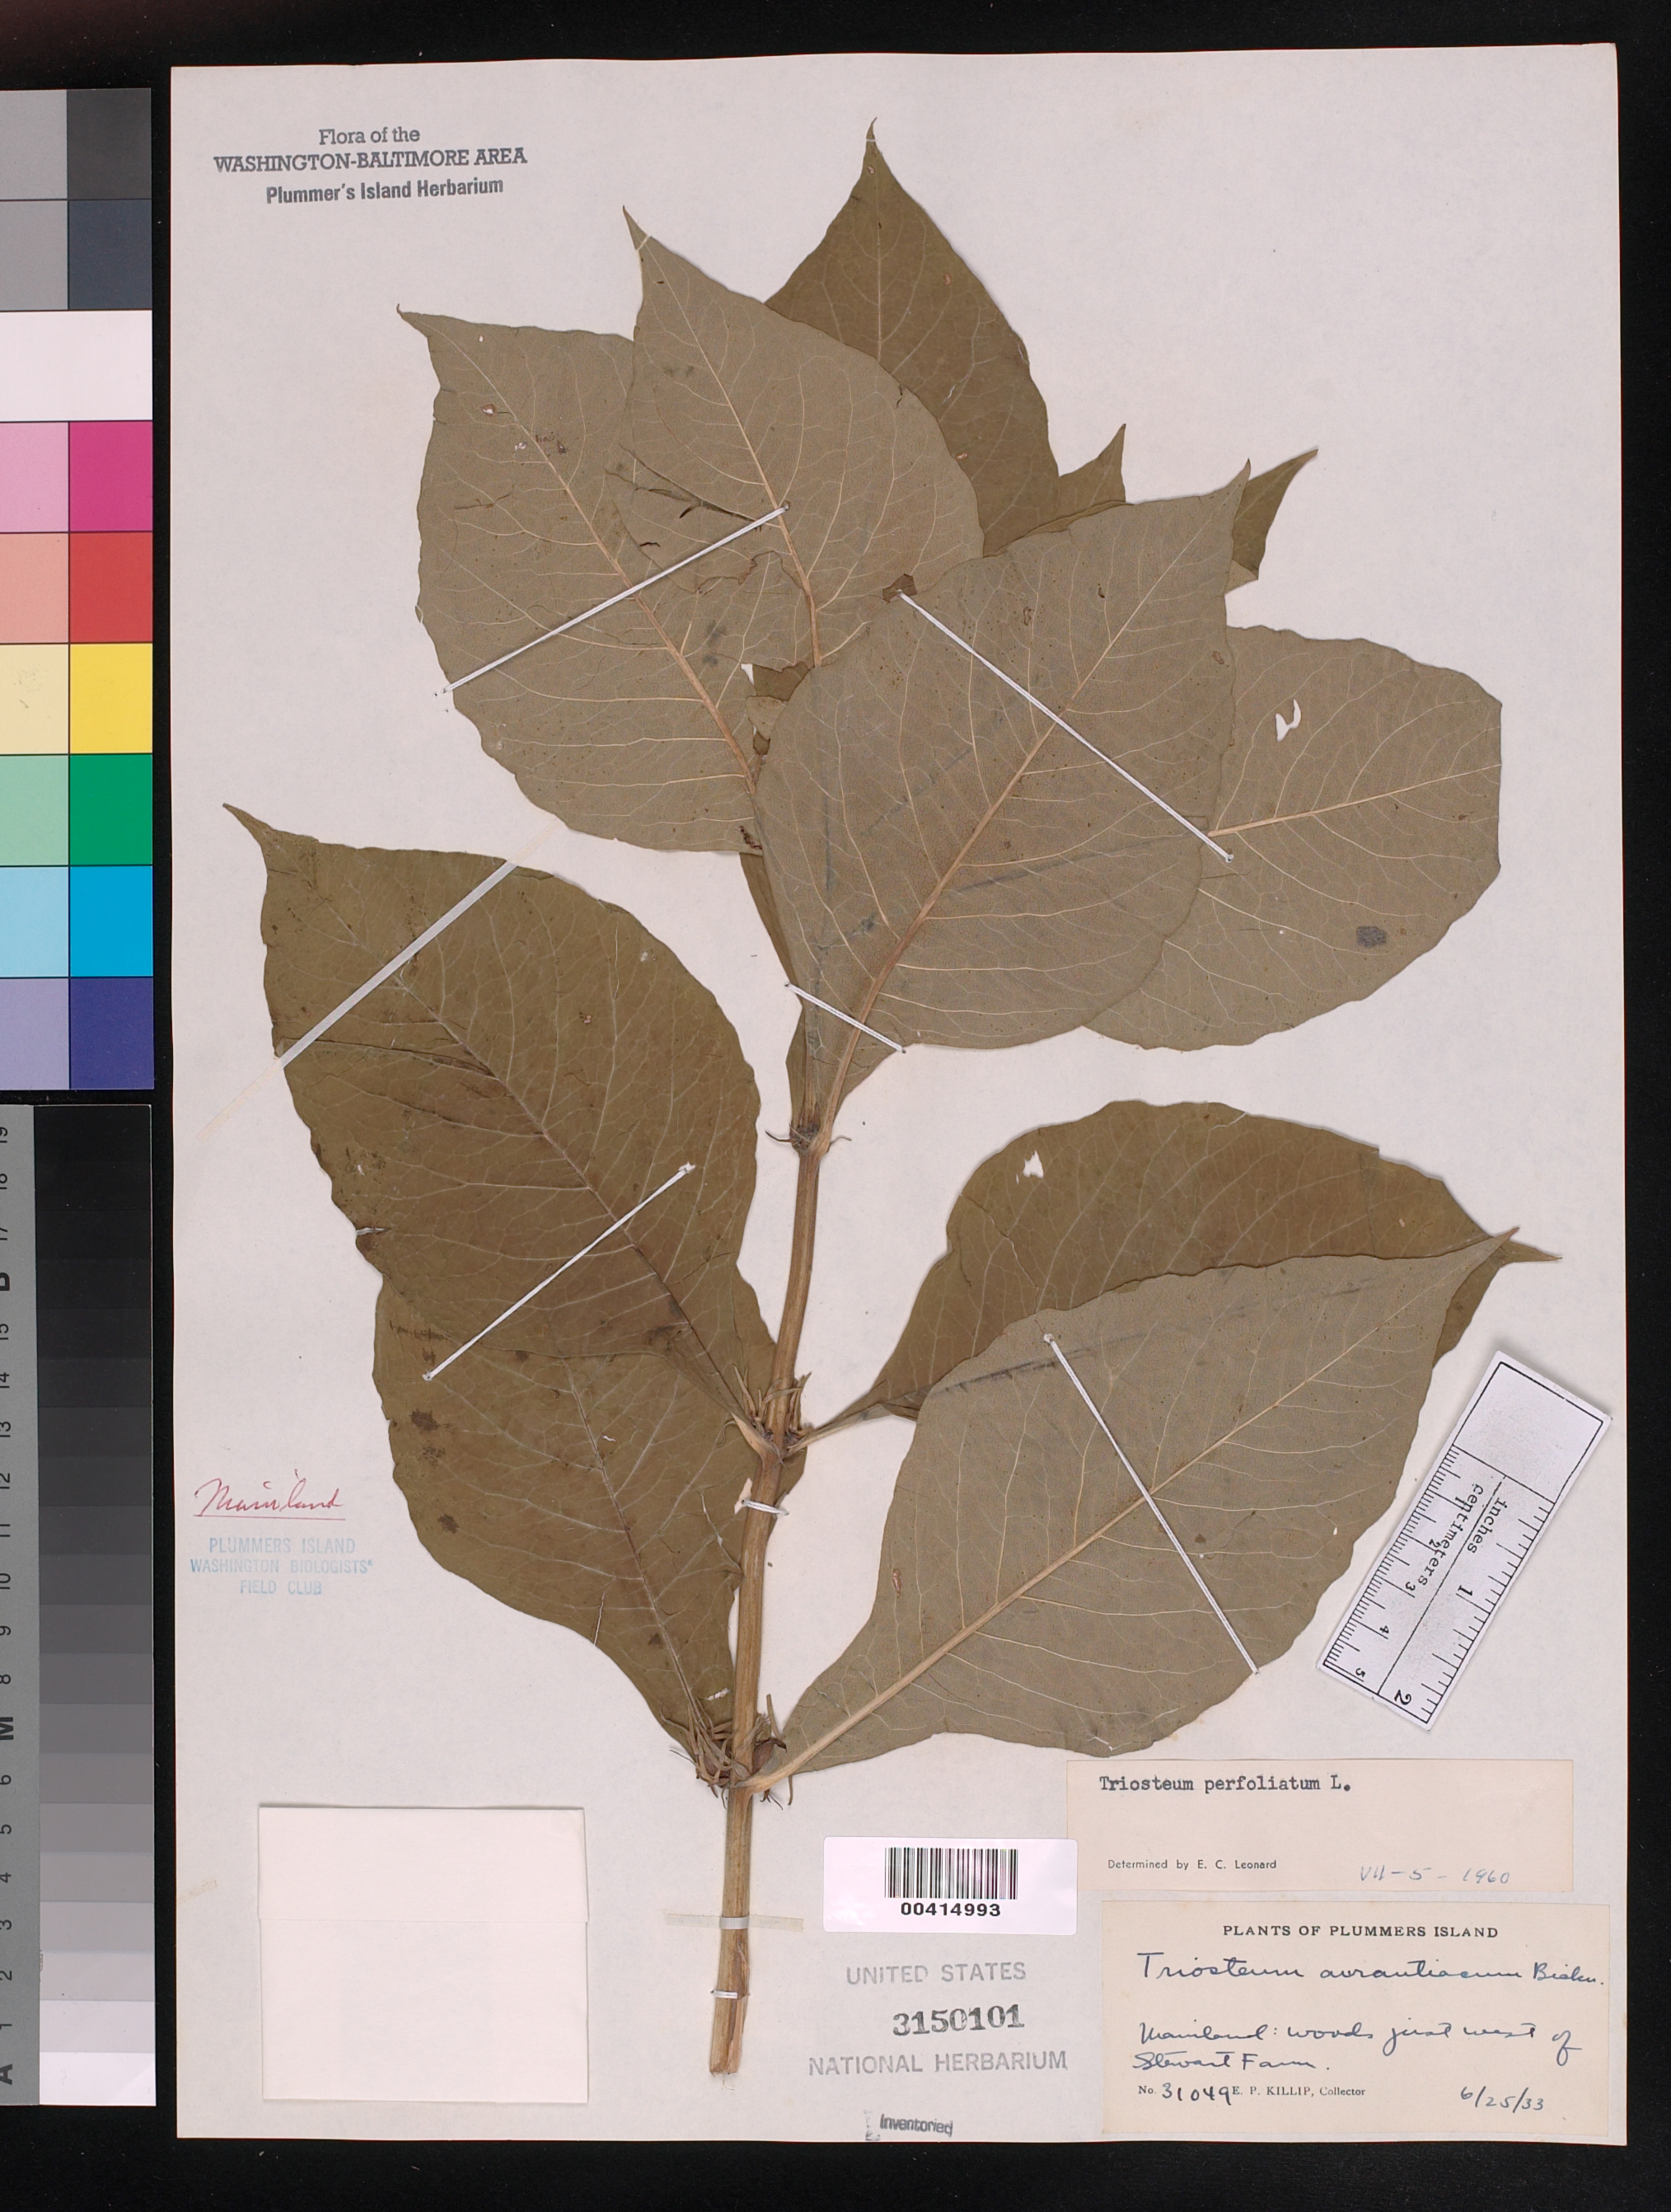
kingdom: Plantae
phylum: Tracheophyta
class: Magnoliopsida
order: Dipsacales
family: Caprifoliaceae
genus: Triosteum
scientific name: Triosteum perfoliatum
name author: L.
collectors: E. P. Killip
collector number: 31049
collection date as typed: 25 Jun 1933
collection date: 1933-06-25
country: United States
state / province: Maryland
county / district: Montgomery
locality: Plummer's Island; mainland, just west of Stewart Farm C. & O. Canal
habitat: Woods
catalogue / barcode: US 3150101